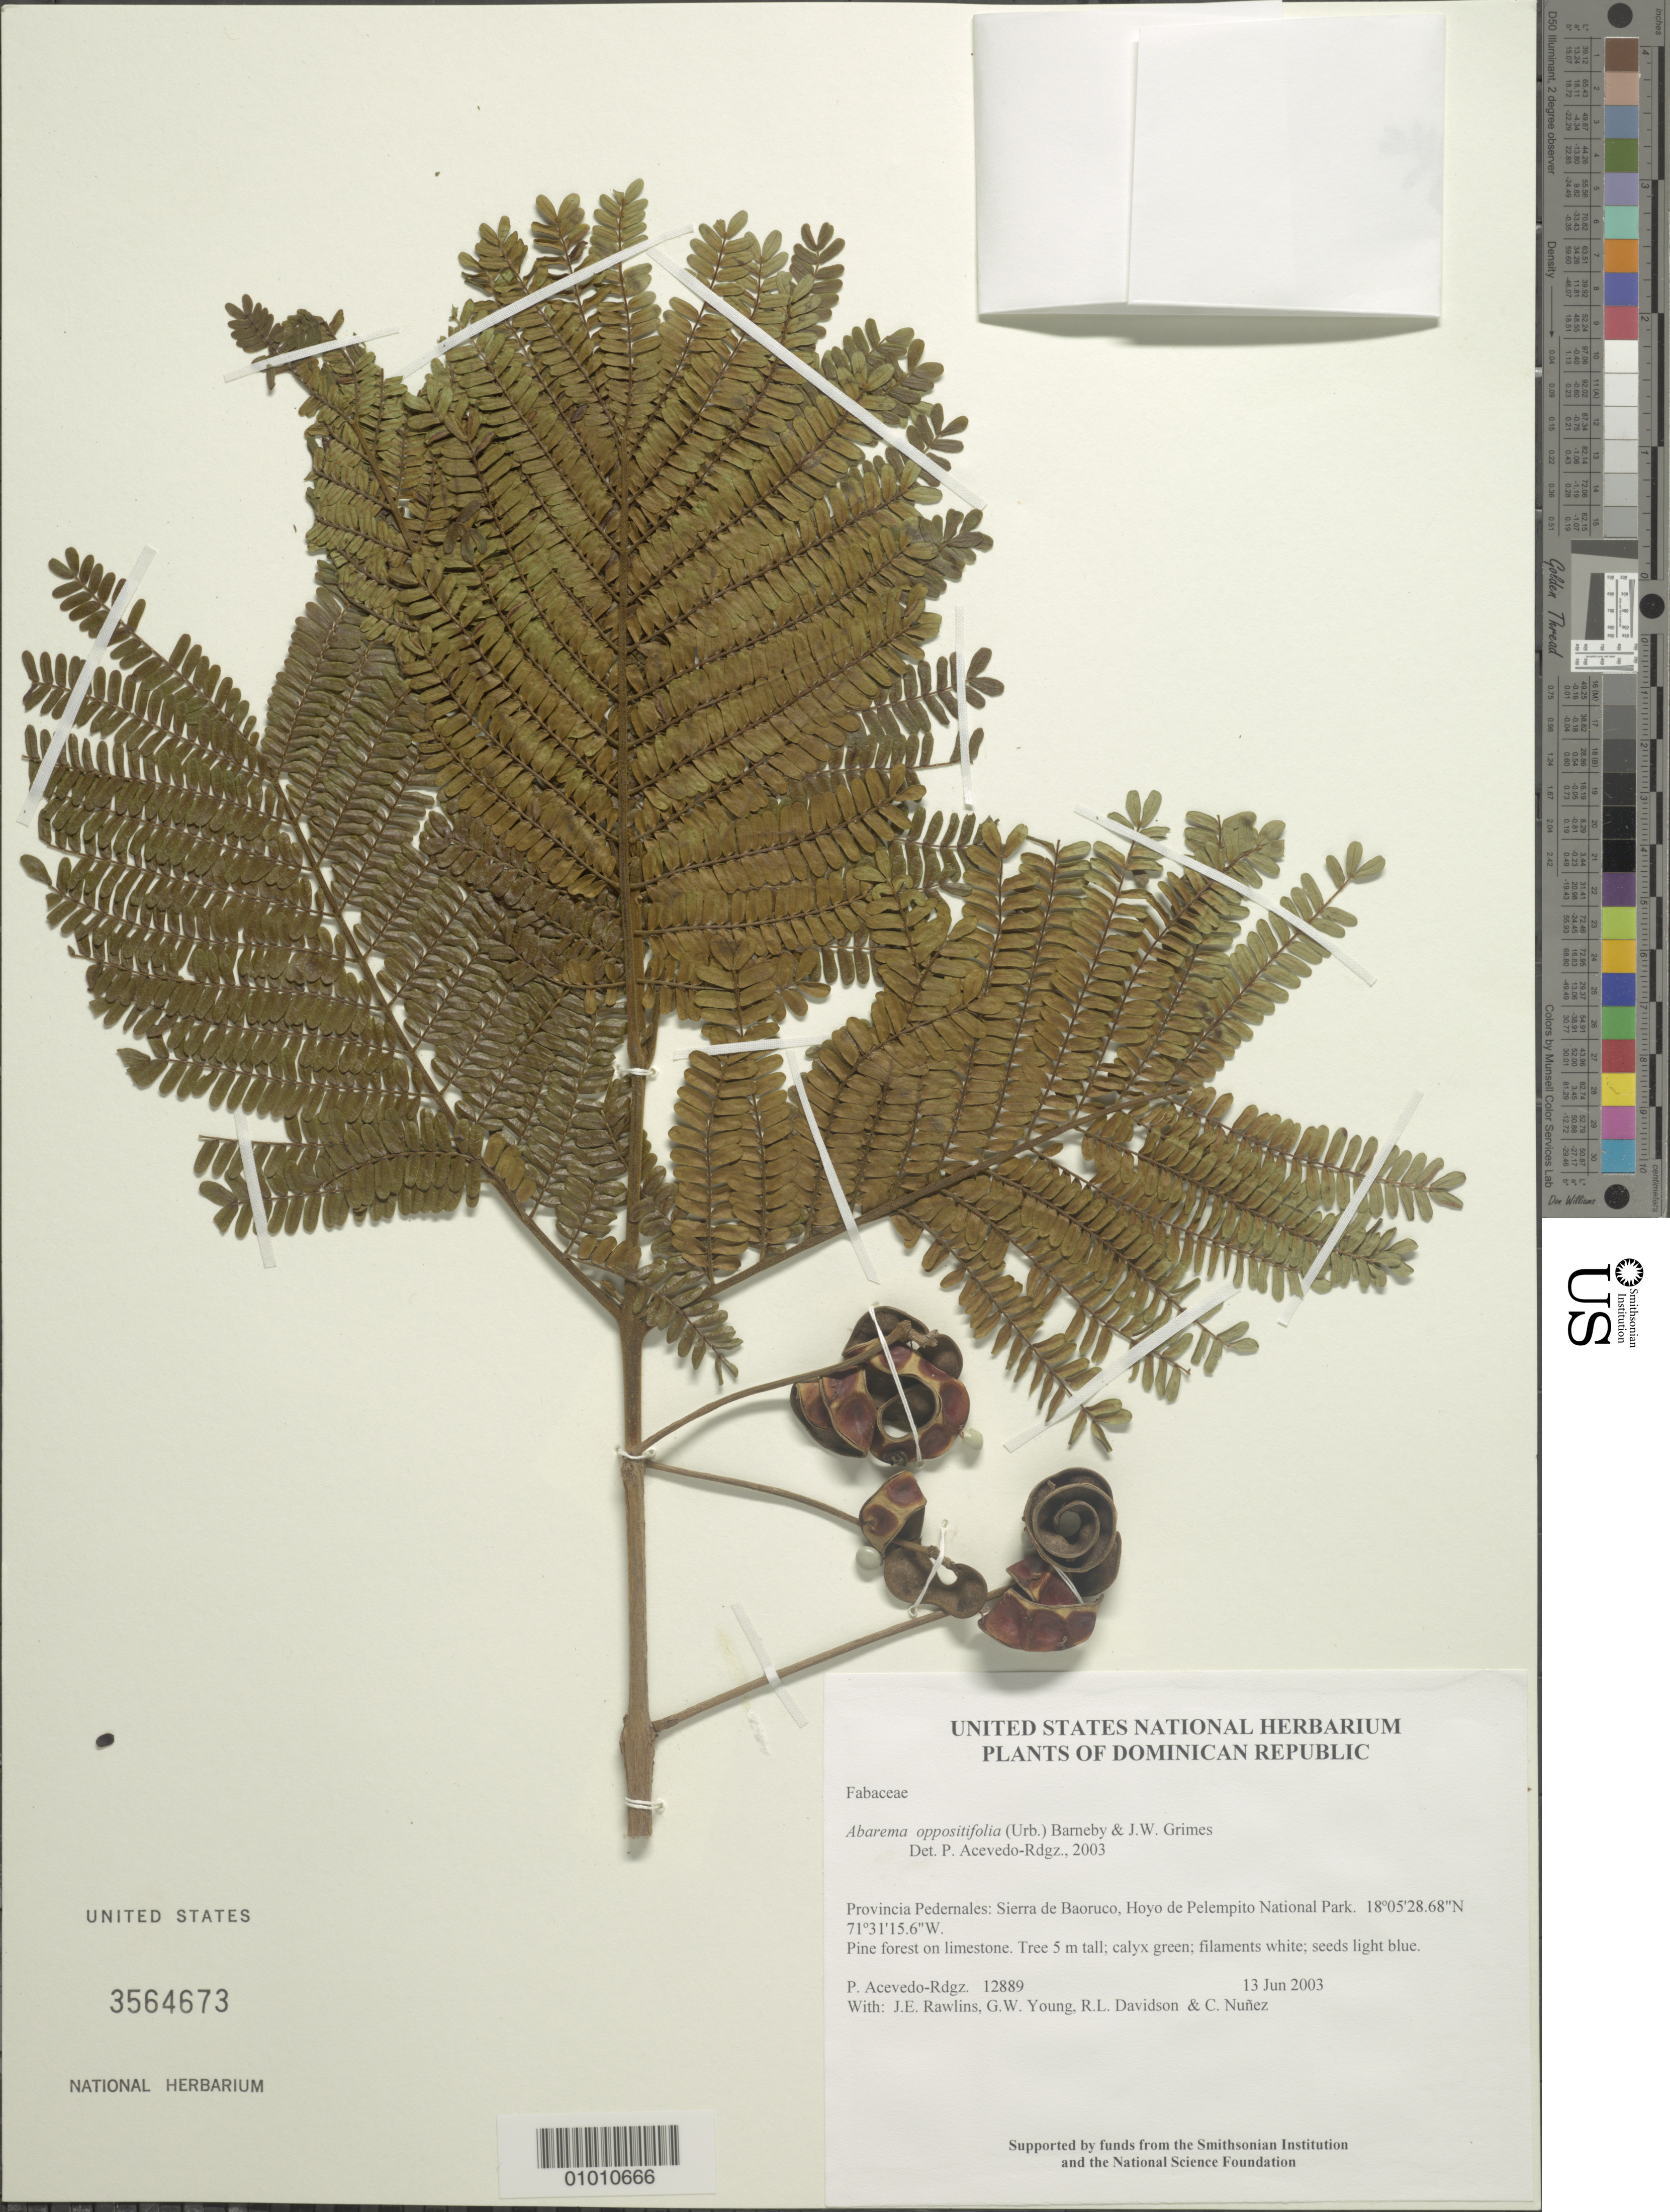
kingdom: Plantae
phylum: Tracheophyta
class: Magnoliopsida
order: Fabales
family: Fabaceae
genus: Jupunba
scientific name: Jupunba oppositifolia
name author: (Urb.) Britton & Rose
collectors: P. Acevedo-Rodr., J. Rawlins, G. Young, R. Davidson & C. Nunez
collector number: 12889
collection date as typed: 13 Jun 2003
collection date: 2003-06-13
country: Dominican Republic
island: Hispaniola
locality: Provincia Pedernales: Sierra de Baoruco, Hoyo de Pelempito National Park.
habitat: Pine forest on limestone.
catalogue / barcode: US 3564673